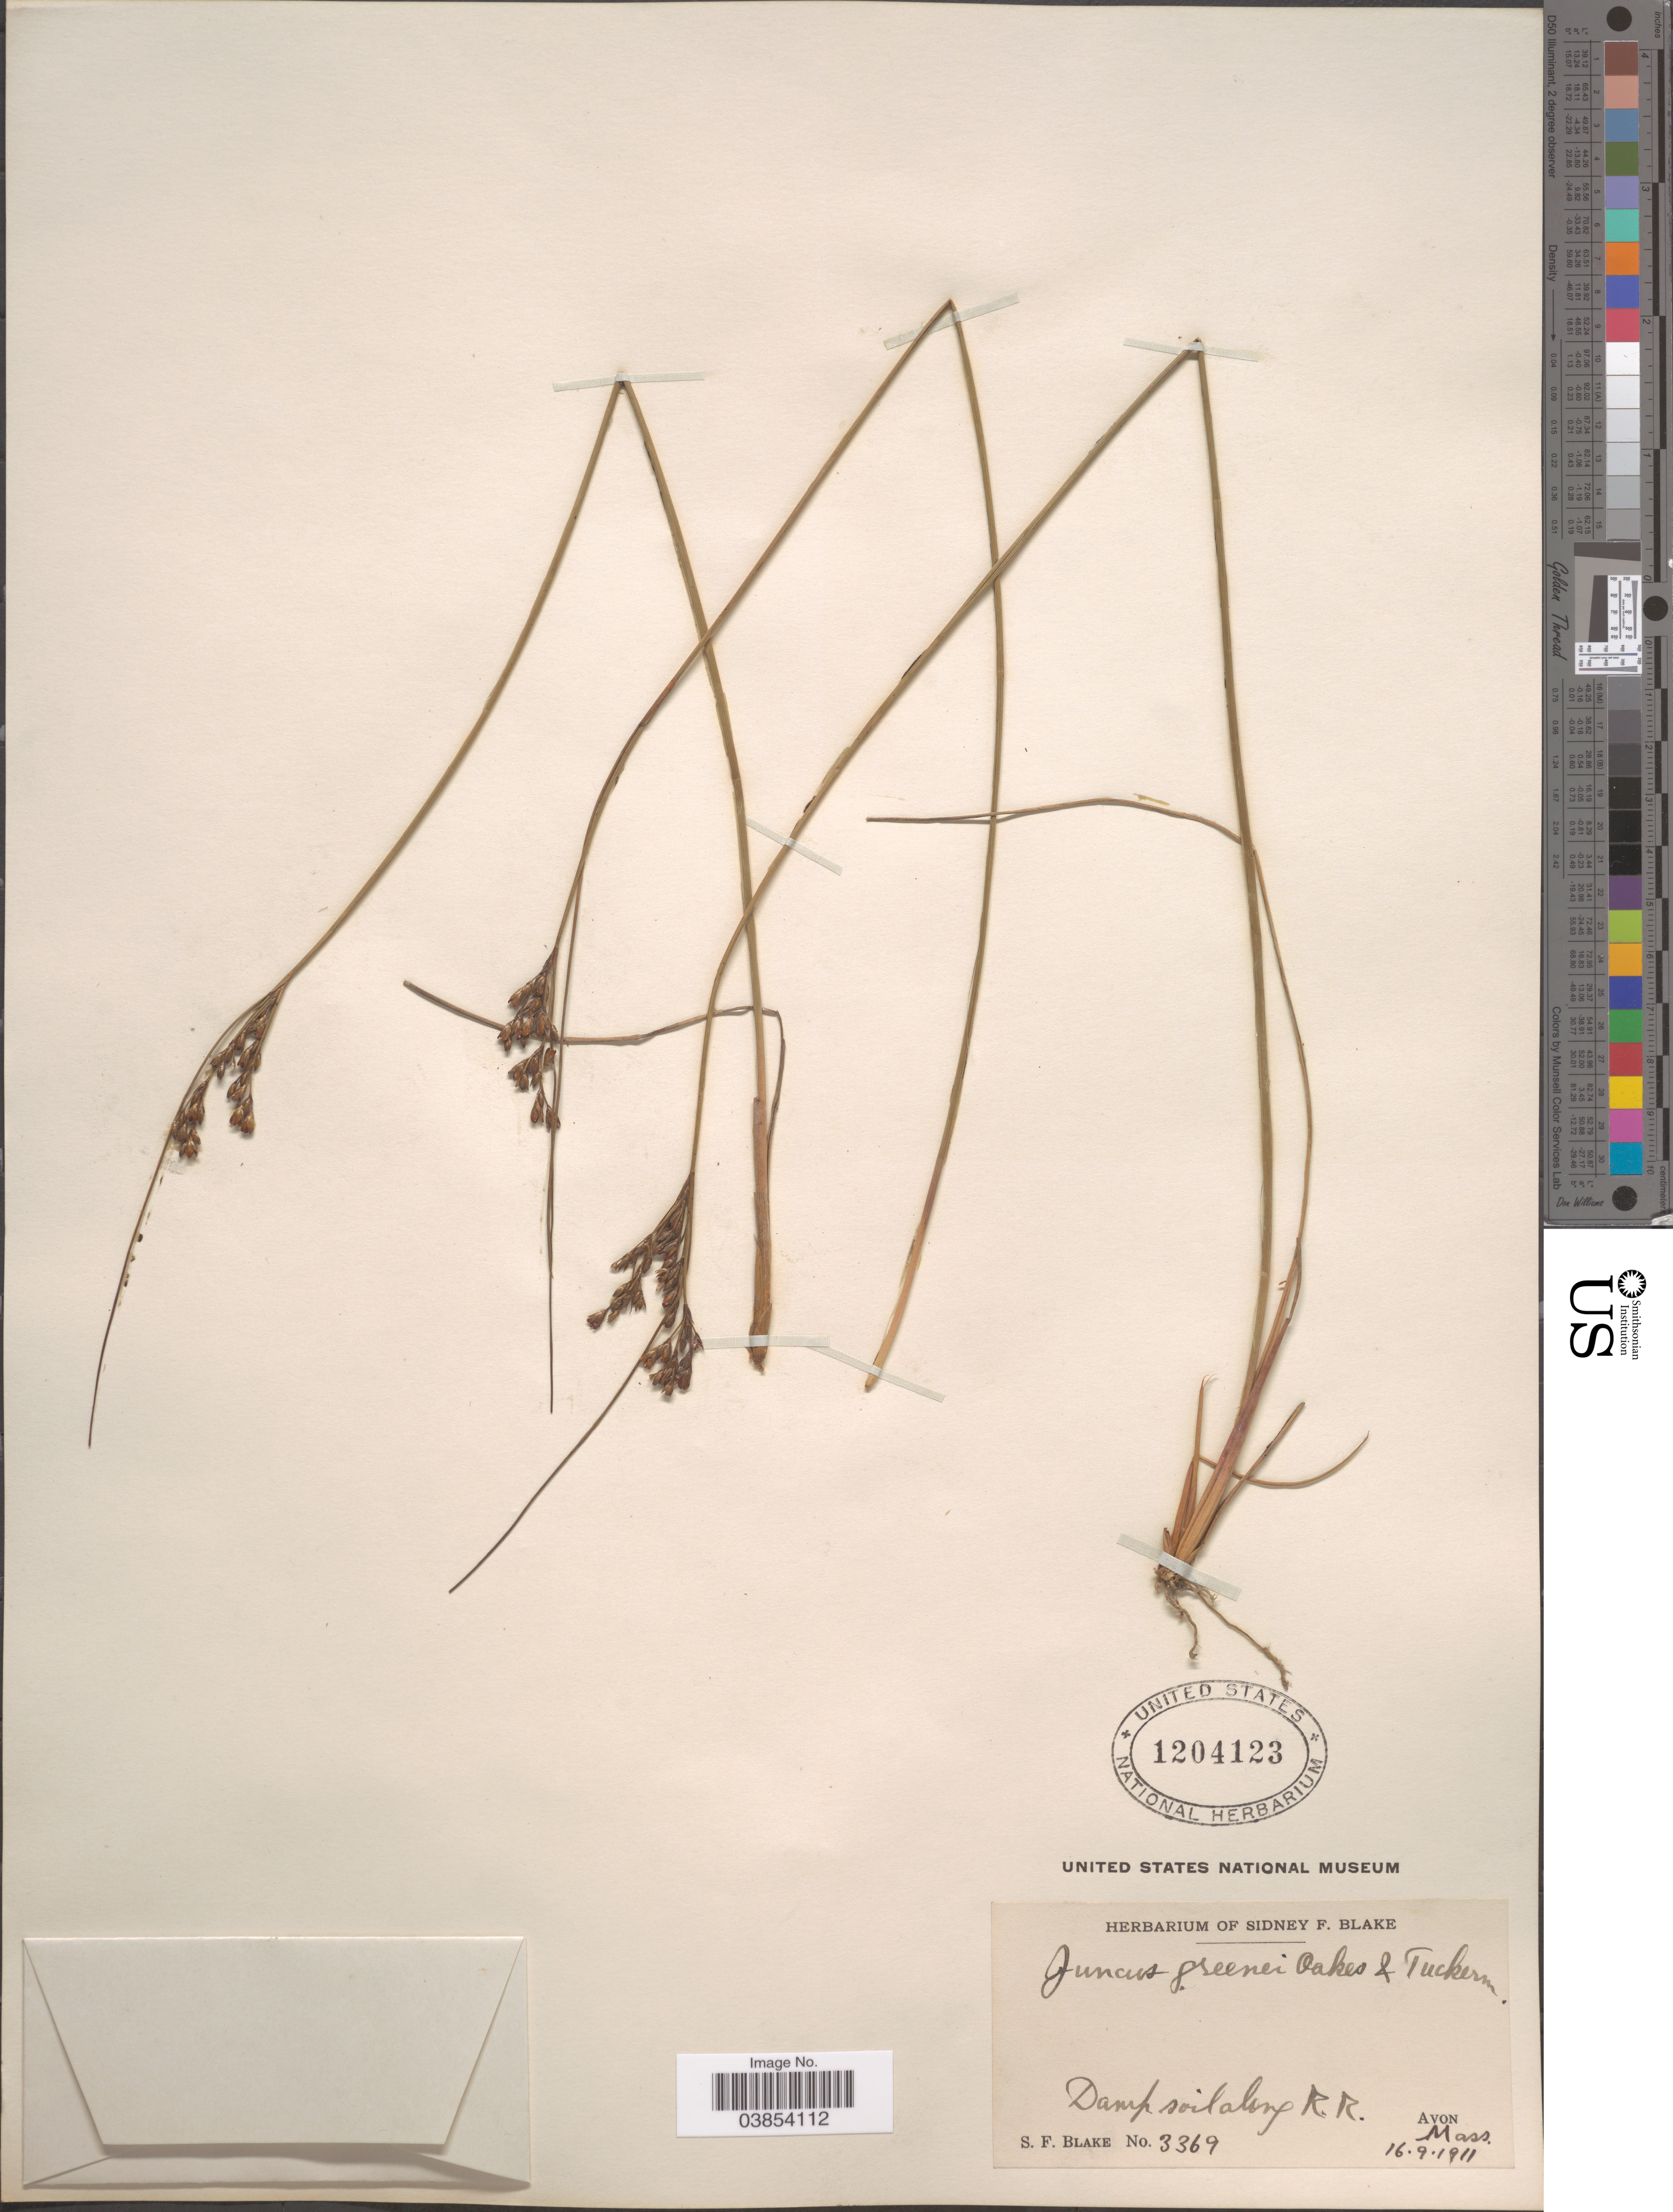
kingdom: Plantae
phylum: Tracheophyta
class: Liliopsida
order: Poales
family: Juncaceae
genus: Juncus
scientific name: Juncus greenei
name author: Oakes & Tuck.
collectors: S. Blake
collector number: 3369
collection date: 1911-09-16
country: United States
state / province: Massachusetts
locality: Damp soil along R.R. Avon.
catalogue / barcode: US 1204123